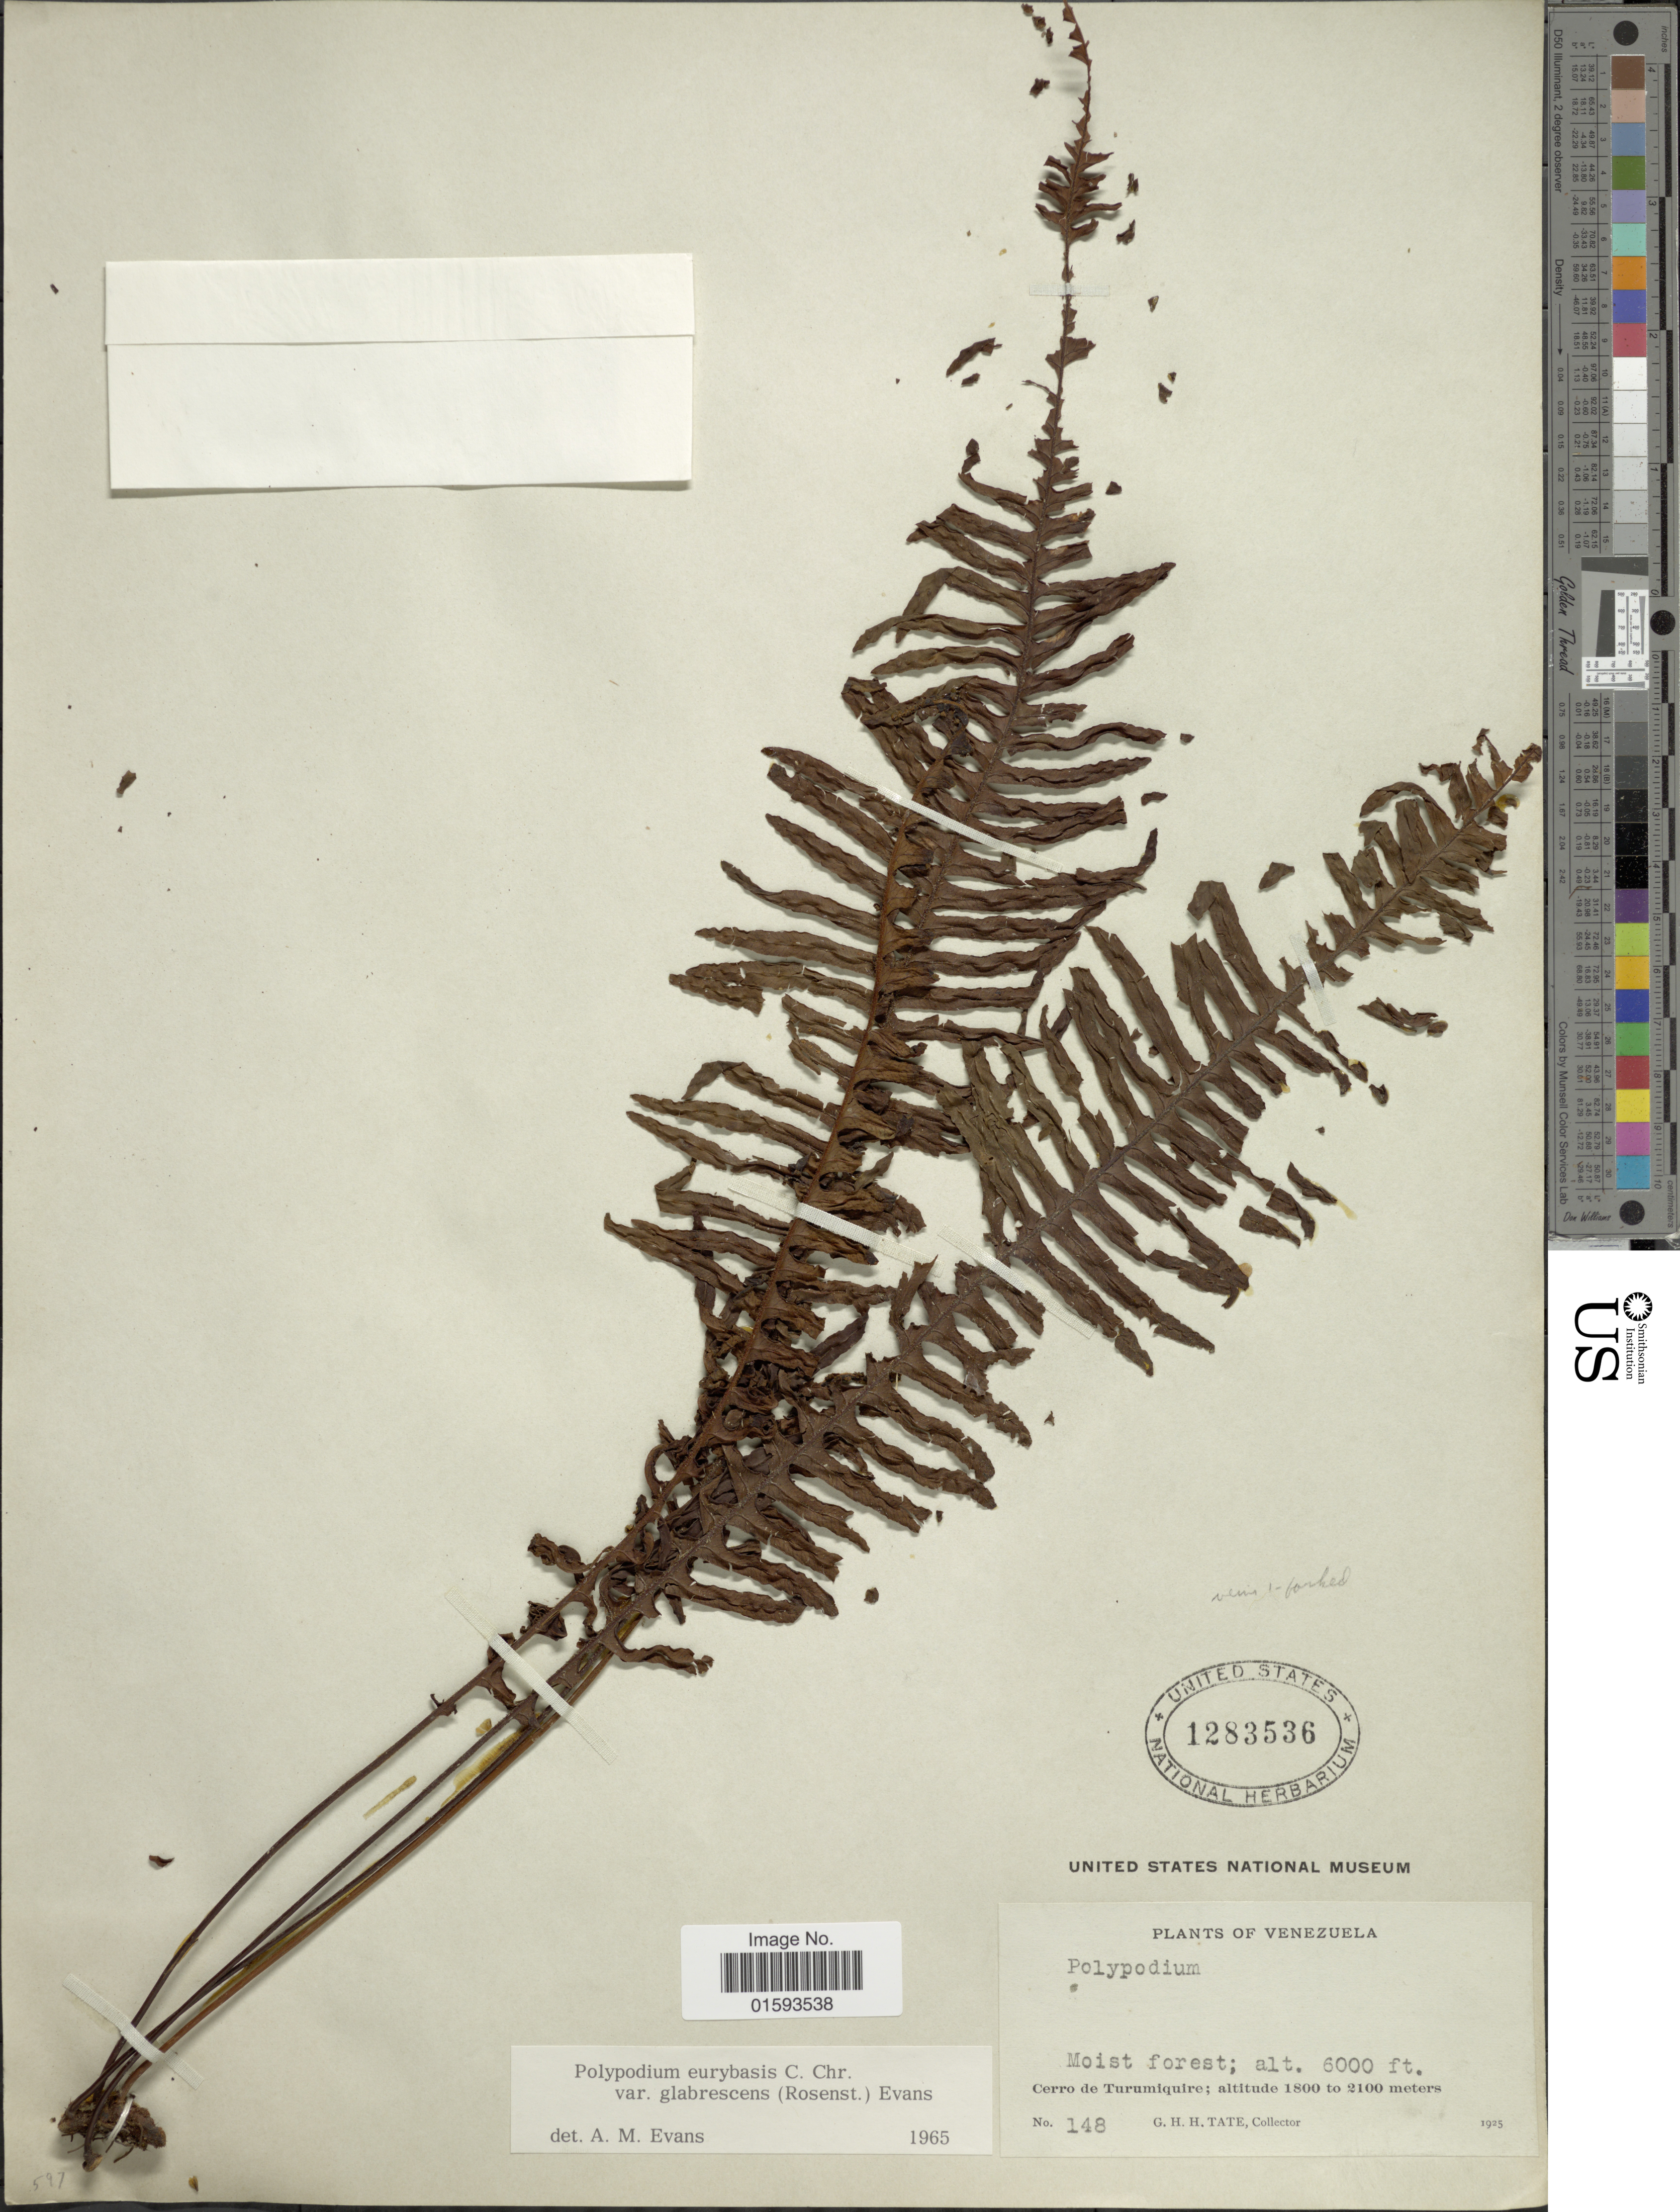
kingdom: Plantae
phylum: Tracheophyta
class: Polypodiopsida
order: Polypodiales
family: Polypodiaceae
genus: Pecluma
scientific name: Pecluma eurybasis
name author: (C. Chr.) M.G. Price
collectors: G. H. H.Tate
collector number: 148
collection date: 1925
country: Venezuela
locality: Moist forest; Cerro de Turumiquire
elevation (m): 1800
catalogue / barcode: US 1283536